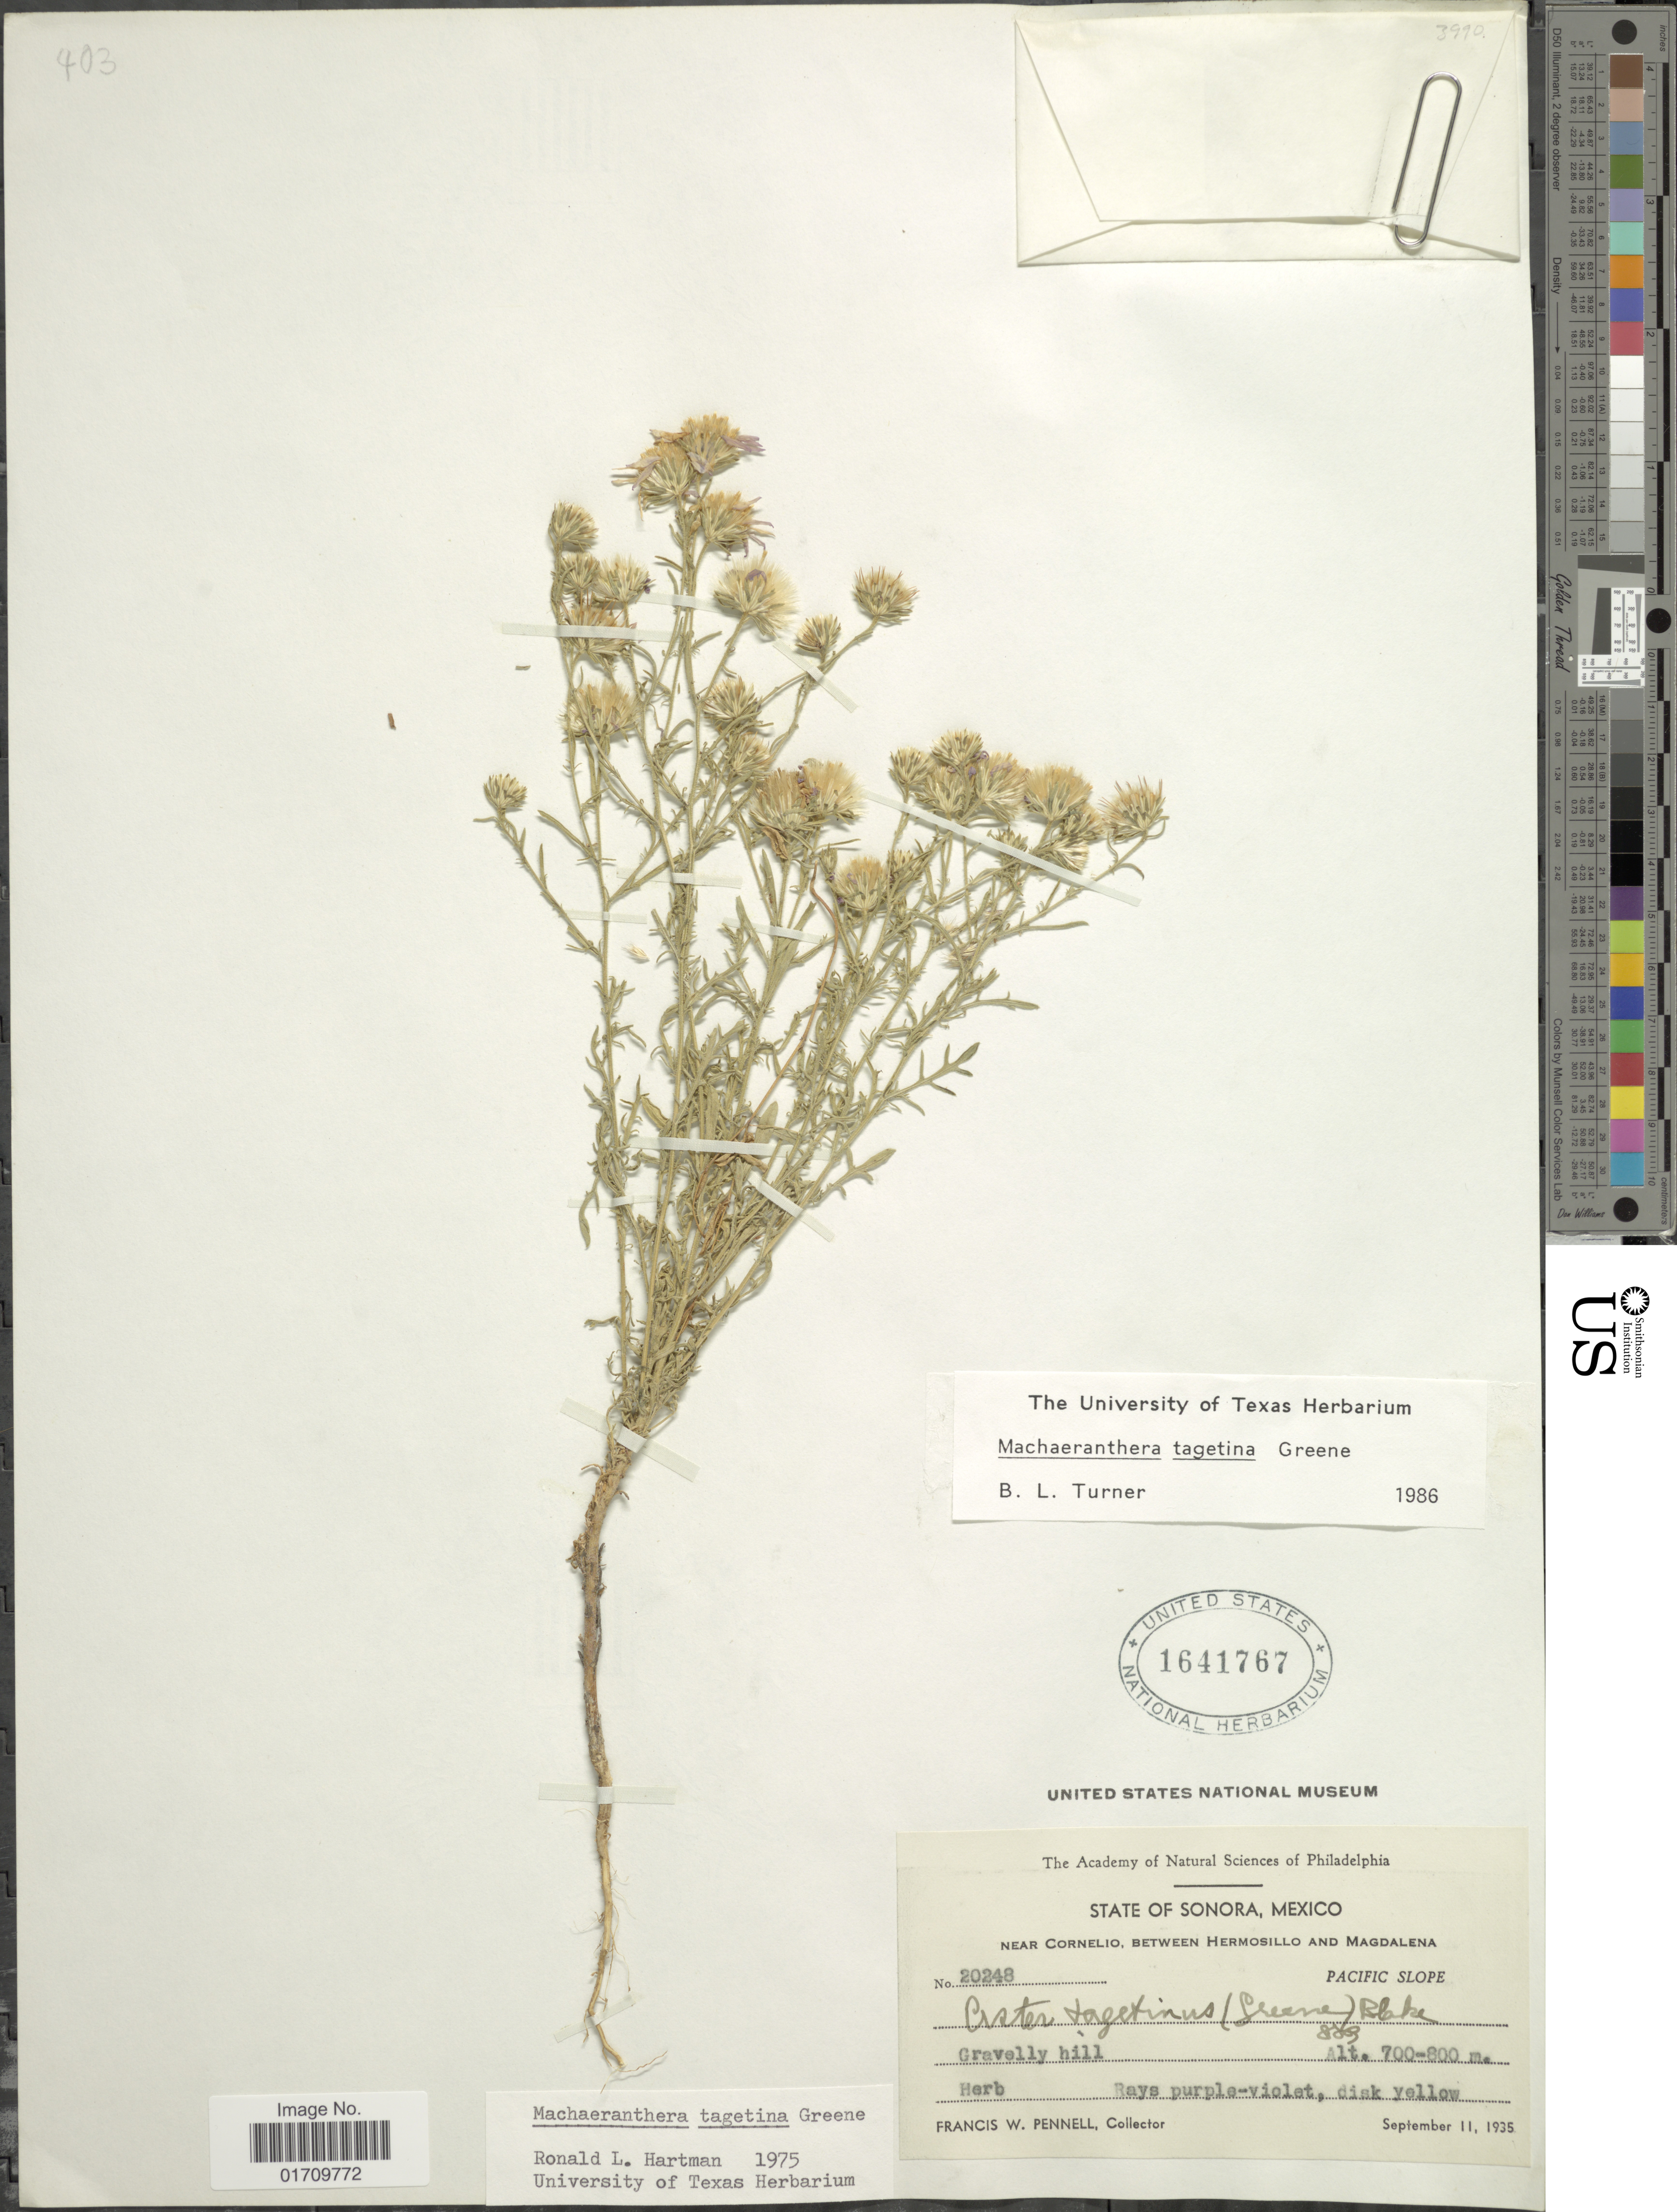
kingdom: Plantae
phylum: Tracheophyta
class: Magnoliopsida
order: Asterales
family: Asteraceae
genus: Machaeranthera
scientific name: Machaeranthera tagetina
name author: Greene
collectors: F. W. Pennell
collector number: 20248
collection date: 1935-09-11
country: Mexico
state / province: Sonora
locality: Near Cornelio, between Hermosillo and Magdalena, Pacific Slope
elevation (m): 700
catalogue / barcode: US 1641767